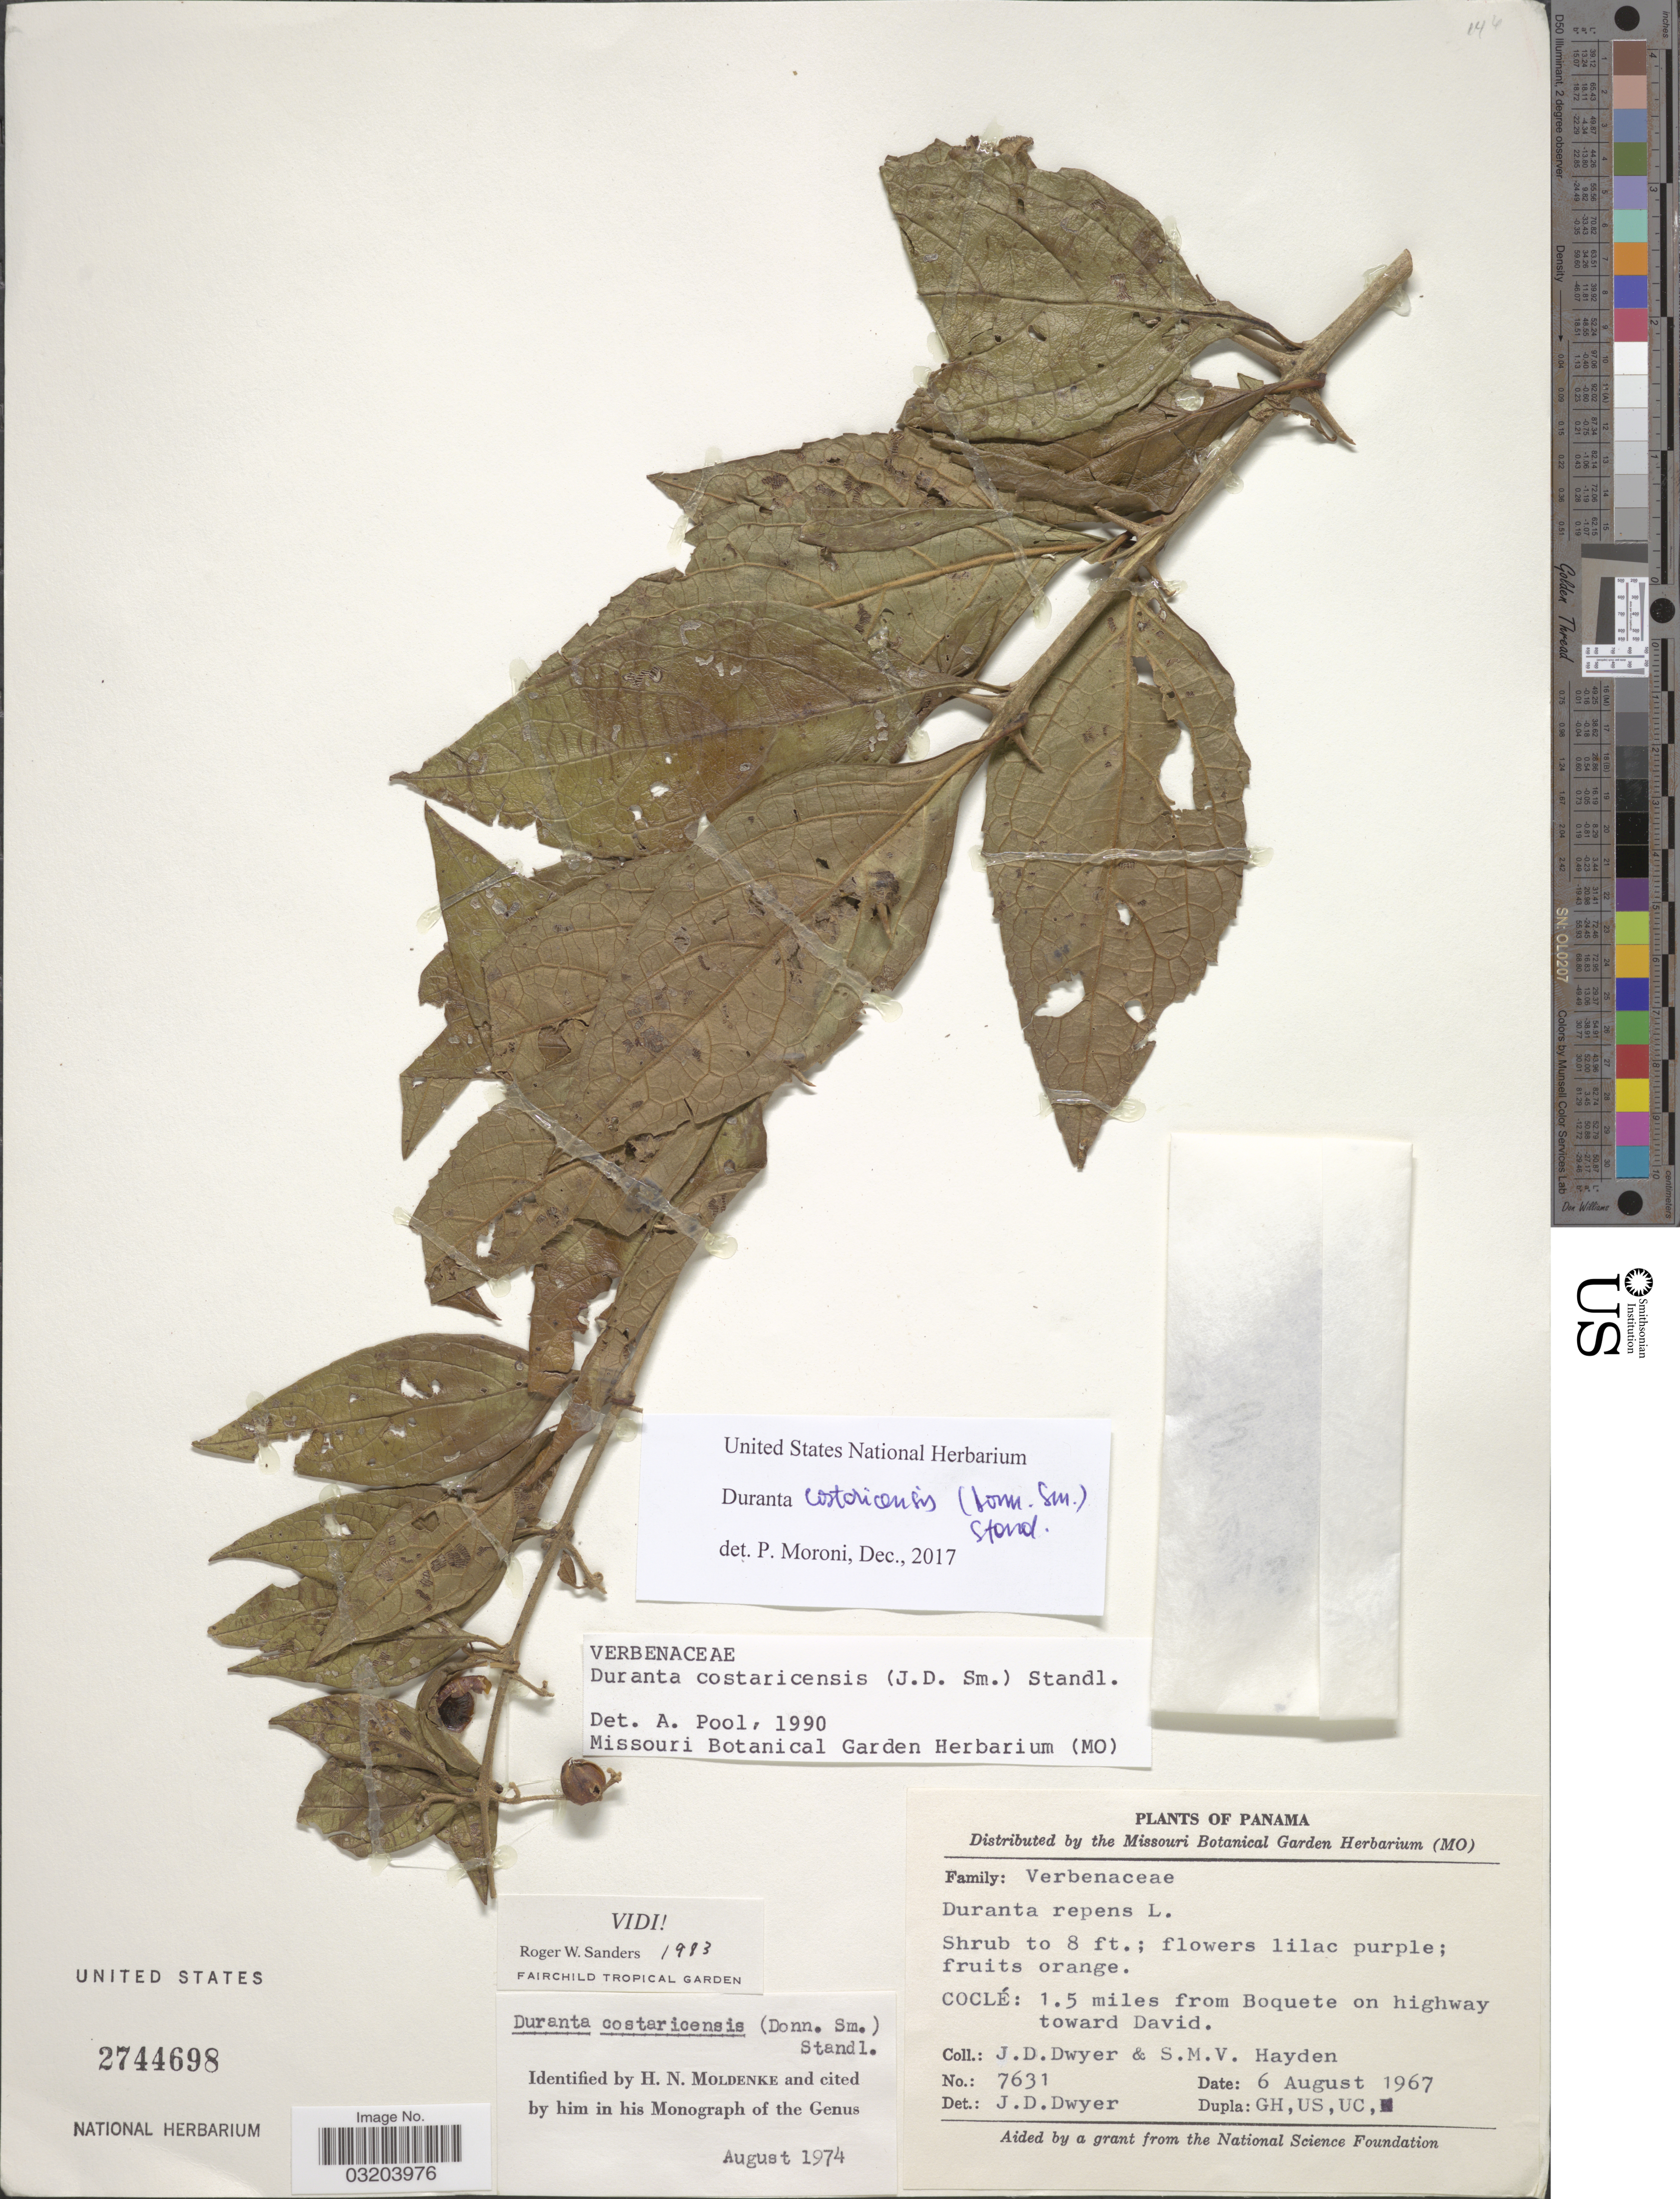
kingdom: Plantae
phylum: Tracheophyta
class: Magnoliopsida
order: Lamiales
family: Verbenaceae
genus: Duranta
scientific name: Duranta costaricensis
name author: (Donn. Sm.) Standl.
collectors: J. D. Dwyer & S. M. Hayden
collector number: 7631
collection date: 1967-08-06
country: Panama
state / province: Coclé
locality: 1.5 miles from Boquete on highway toward David.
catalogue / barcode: US 2744698